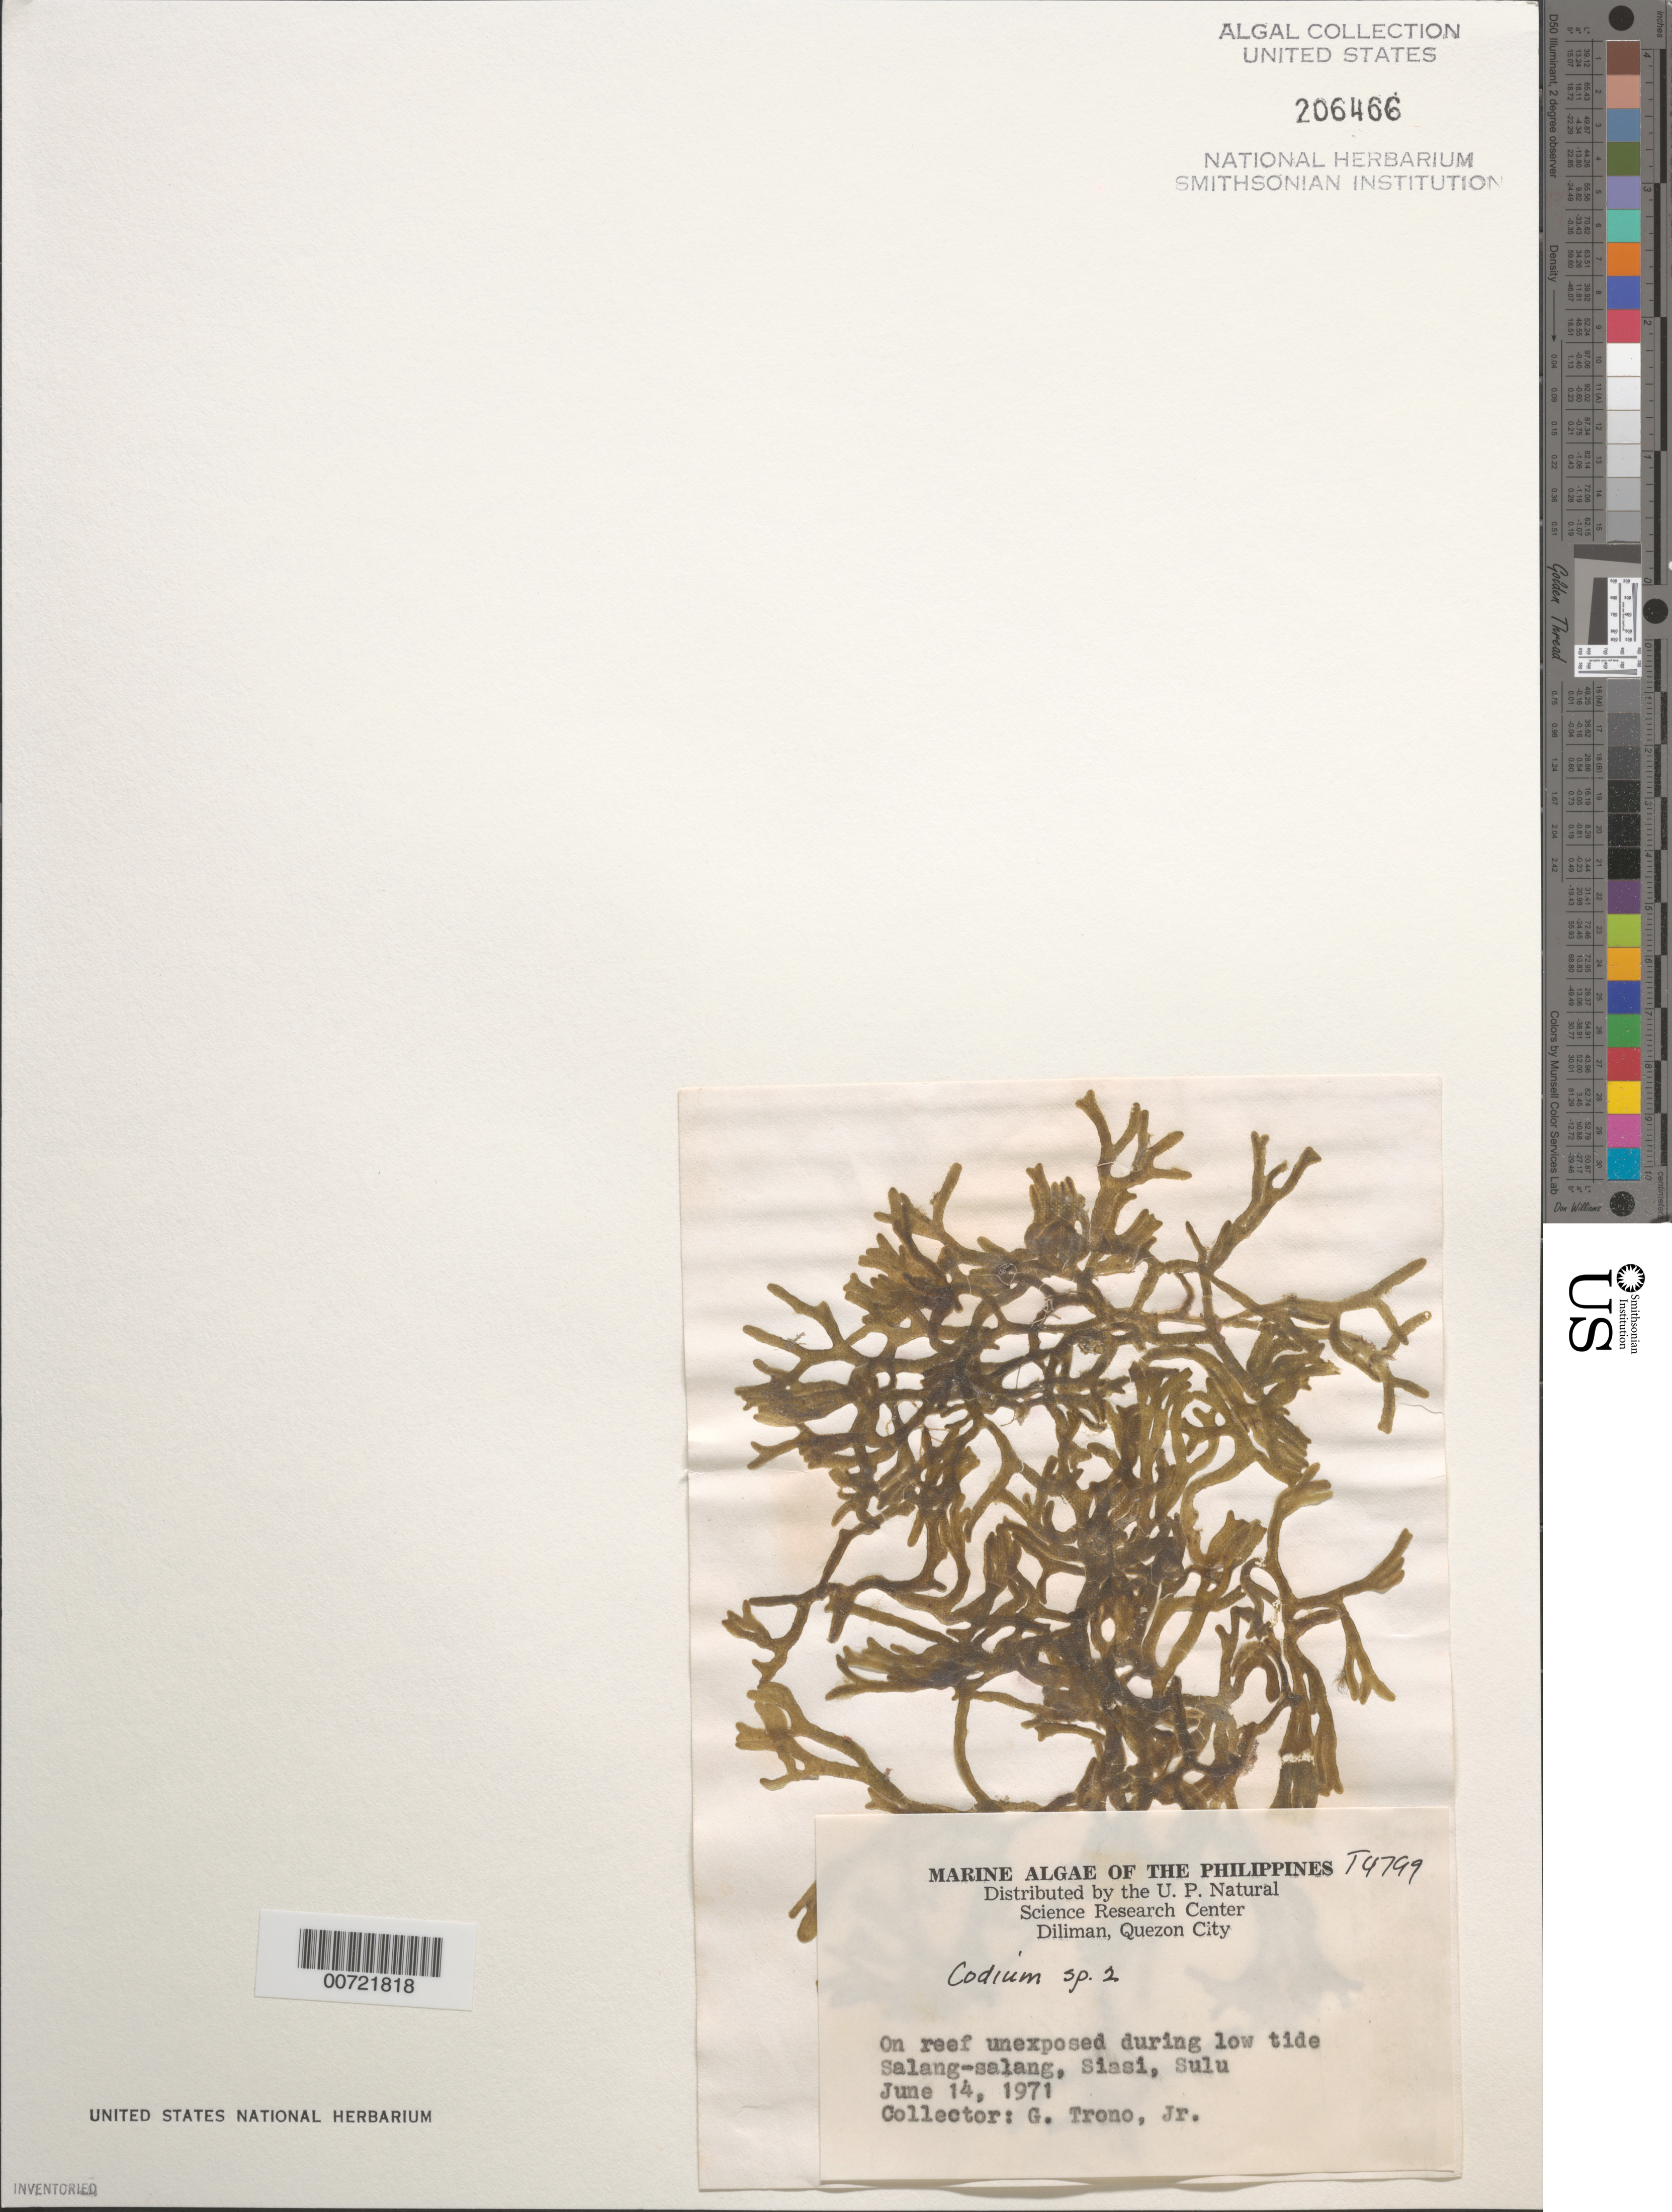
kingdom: Plantae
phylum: Chlorophyta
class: Ulvophyceae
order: Bryopsidales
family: Codiaceae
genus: Codium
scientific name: Codium sp.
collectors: G. Trono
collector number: T4799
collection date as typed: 14 Jun 1971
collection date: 1971-06-14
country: Philippines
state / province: Muslim Mindanao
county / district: Sulu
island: Siasi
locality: Salang-Salang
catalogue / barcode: US 206466